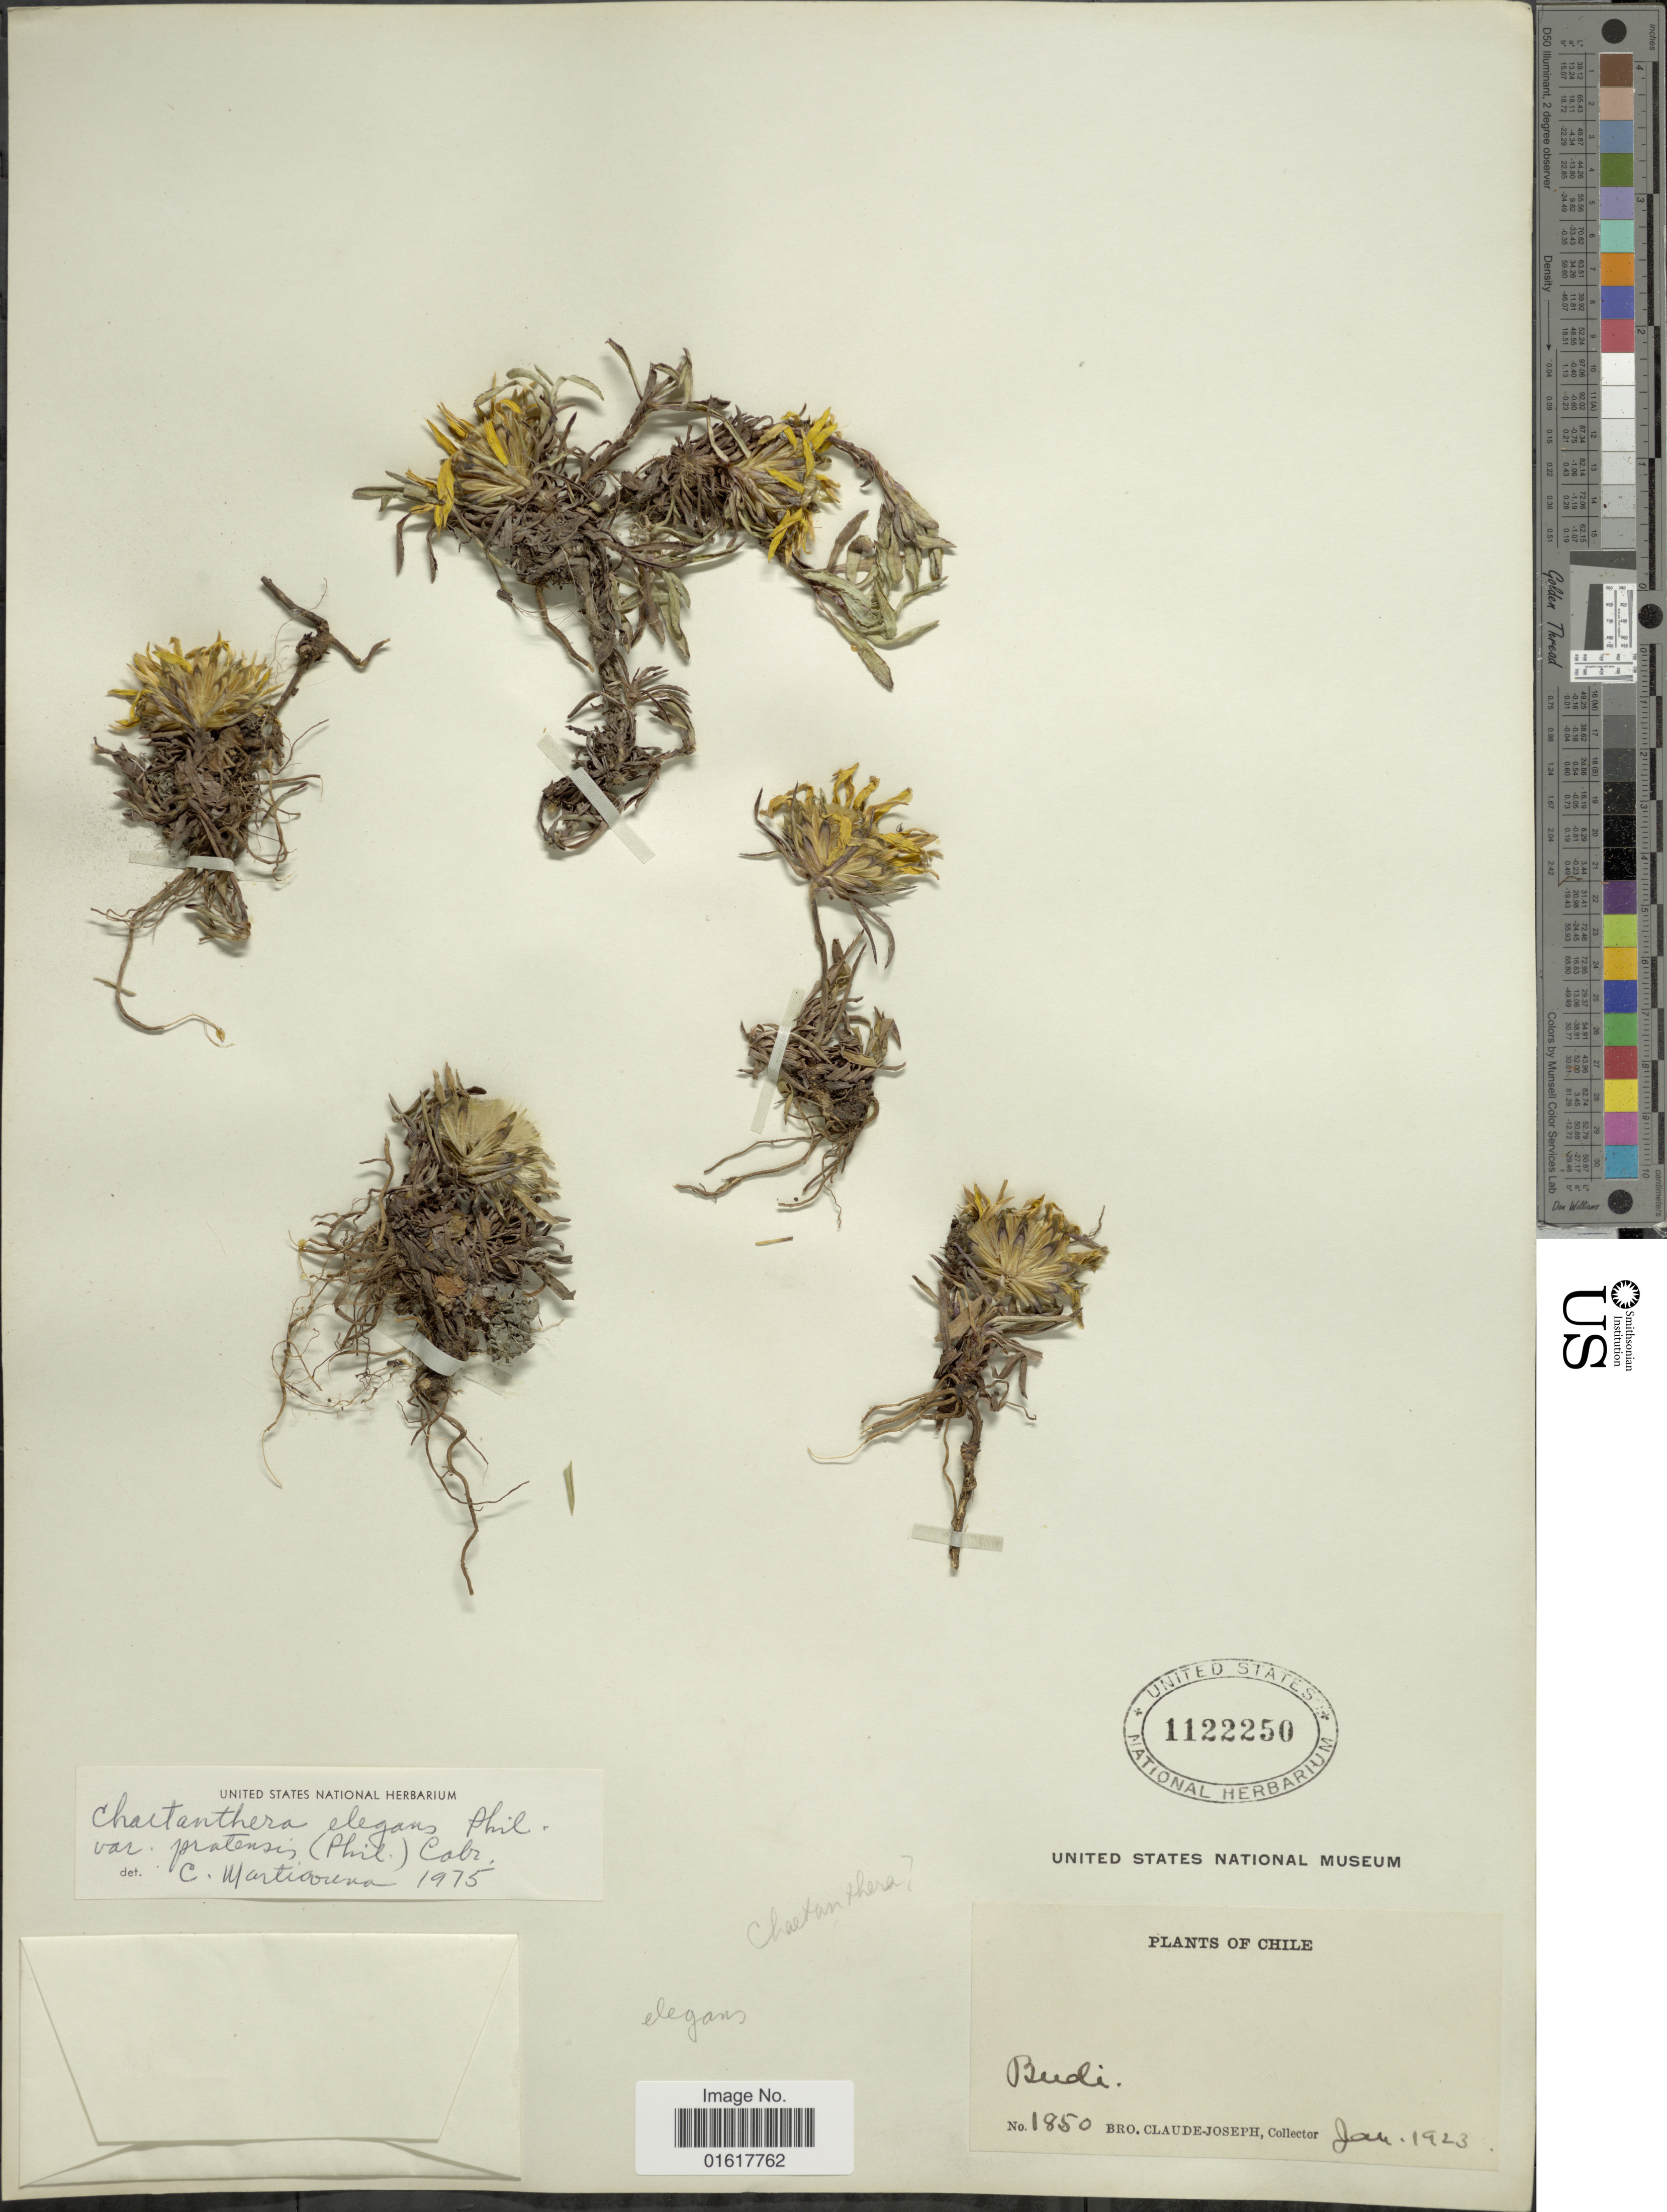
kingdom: Plantae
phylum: Tracheophyta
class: Magnoliopsida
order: Asterales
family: Asteraceae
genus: Chaetanthera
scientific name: Chaetanthera elegans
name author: Phil.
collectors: Bro. Claude-Joseph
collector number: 1850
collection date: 1923-01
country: Chile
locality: Budi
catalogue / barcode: US 1122250